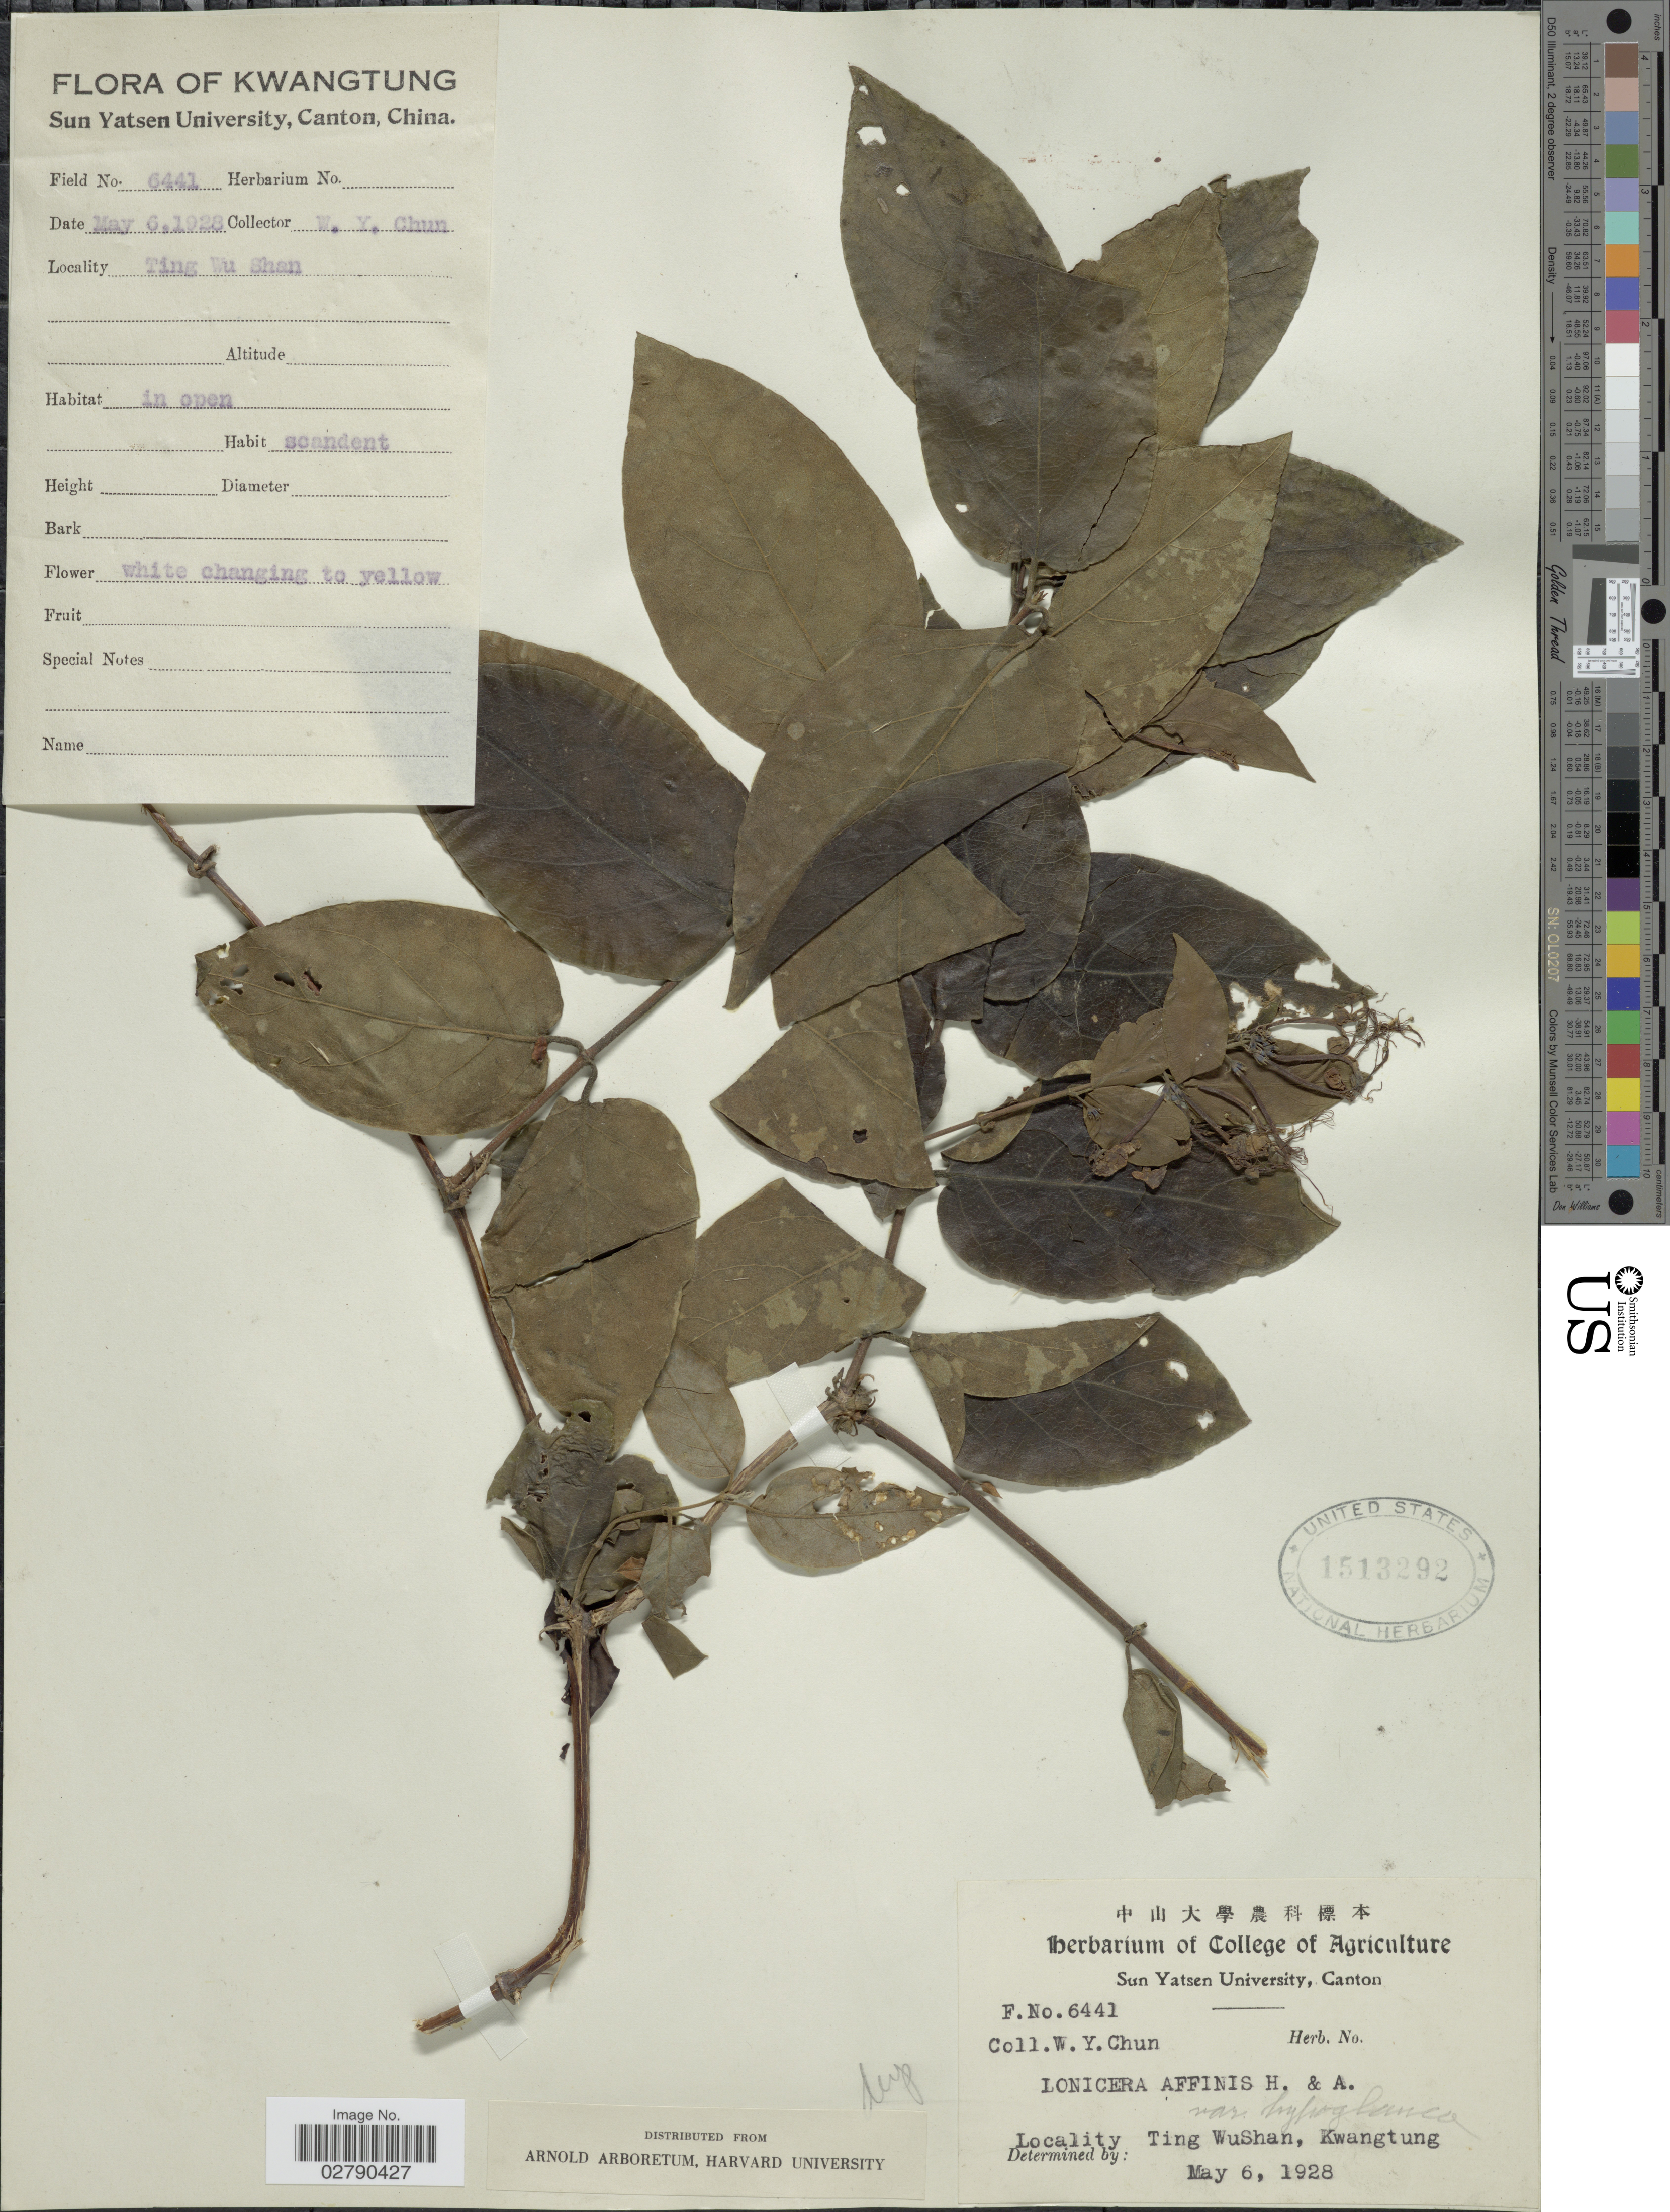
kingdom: Plantae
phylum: Tracheophyta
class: Magnoliopsida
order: Dipsacales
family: Caprifoliaceae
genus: Lonicera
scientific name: Lonicera affinis var. hypoglauca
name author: (Miq.) Rehder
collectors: W. Y. Chun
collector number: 6441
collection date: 1928-05-06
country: China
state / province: Guangdong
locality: Ting Wu Shan. Kwangtung.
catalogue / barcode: US 1513292